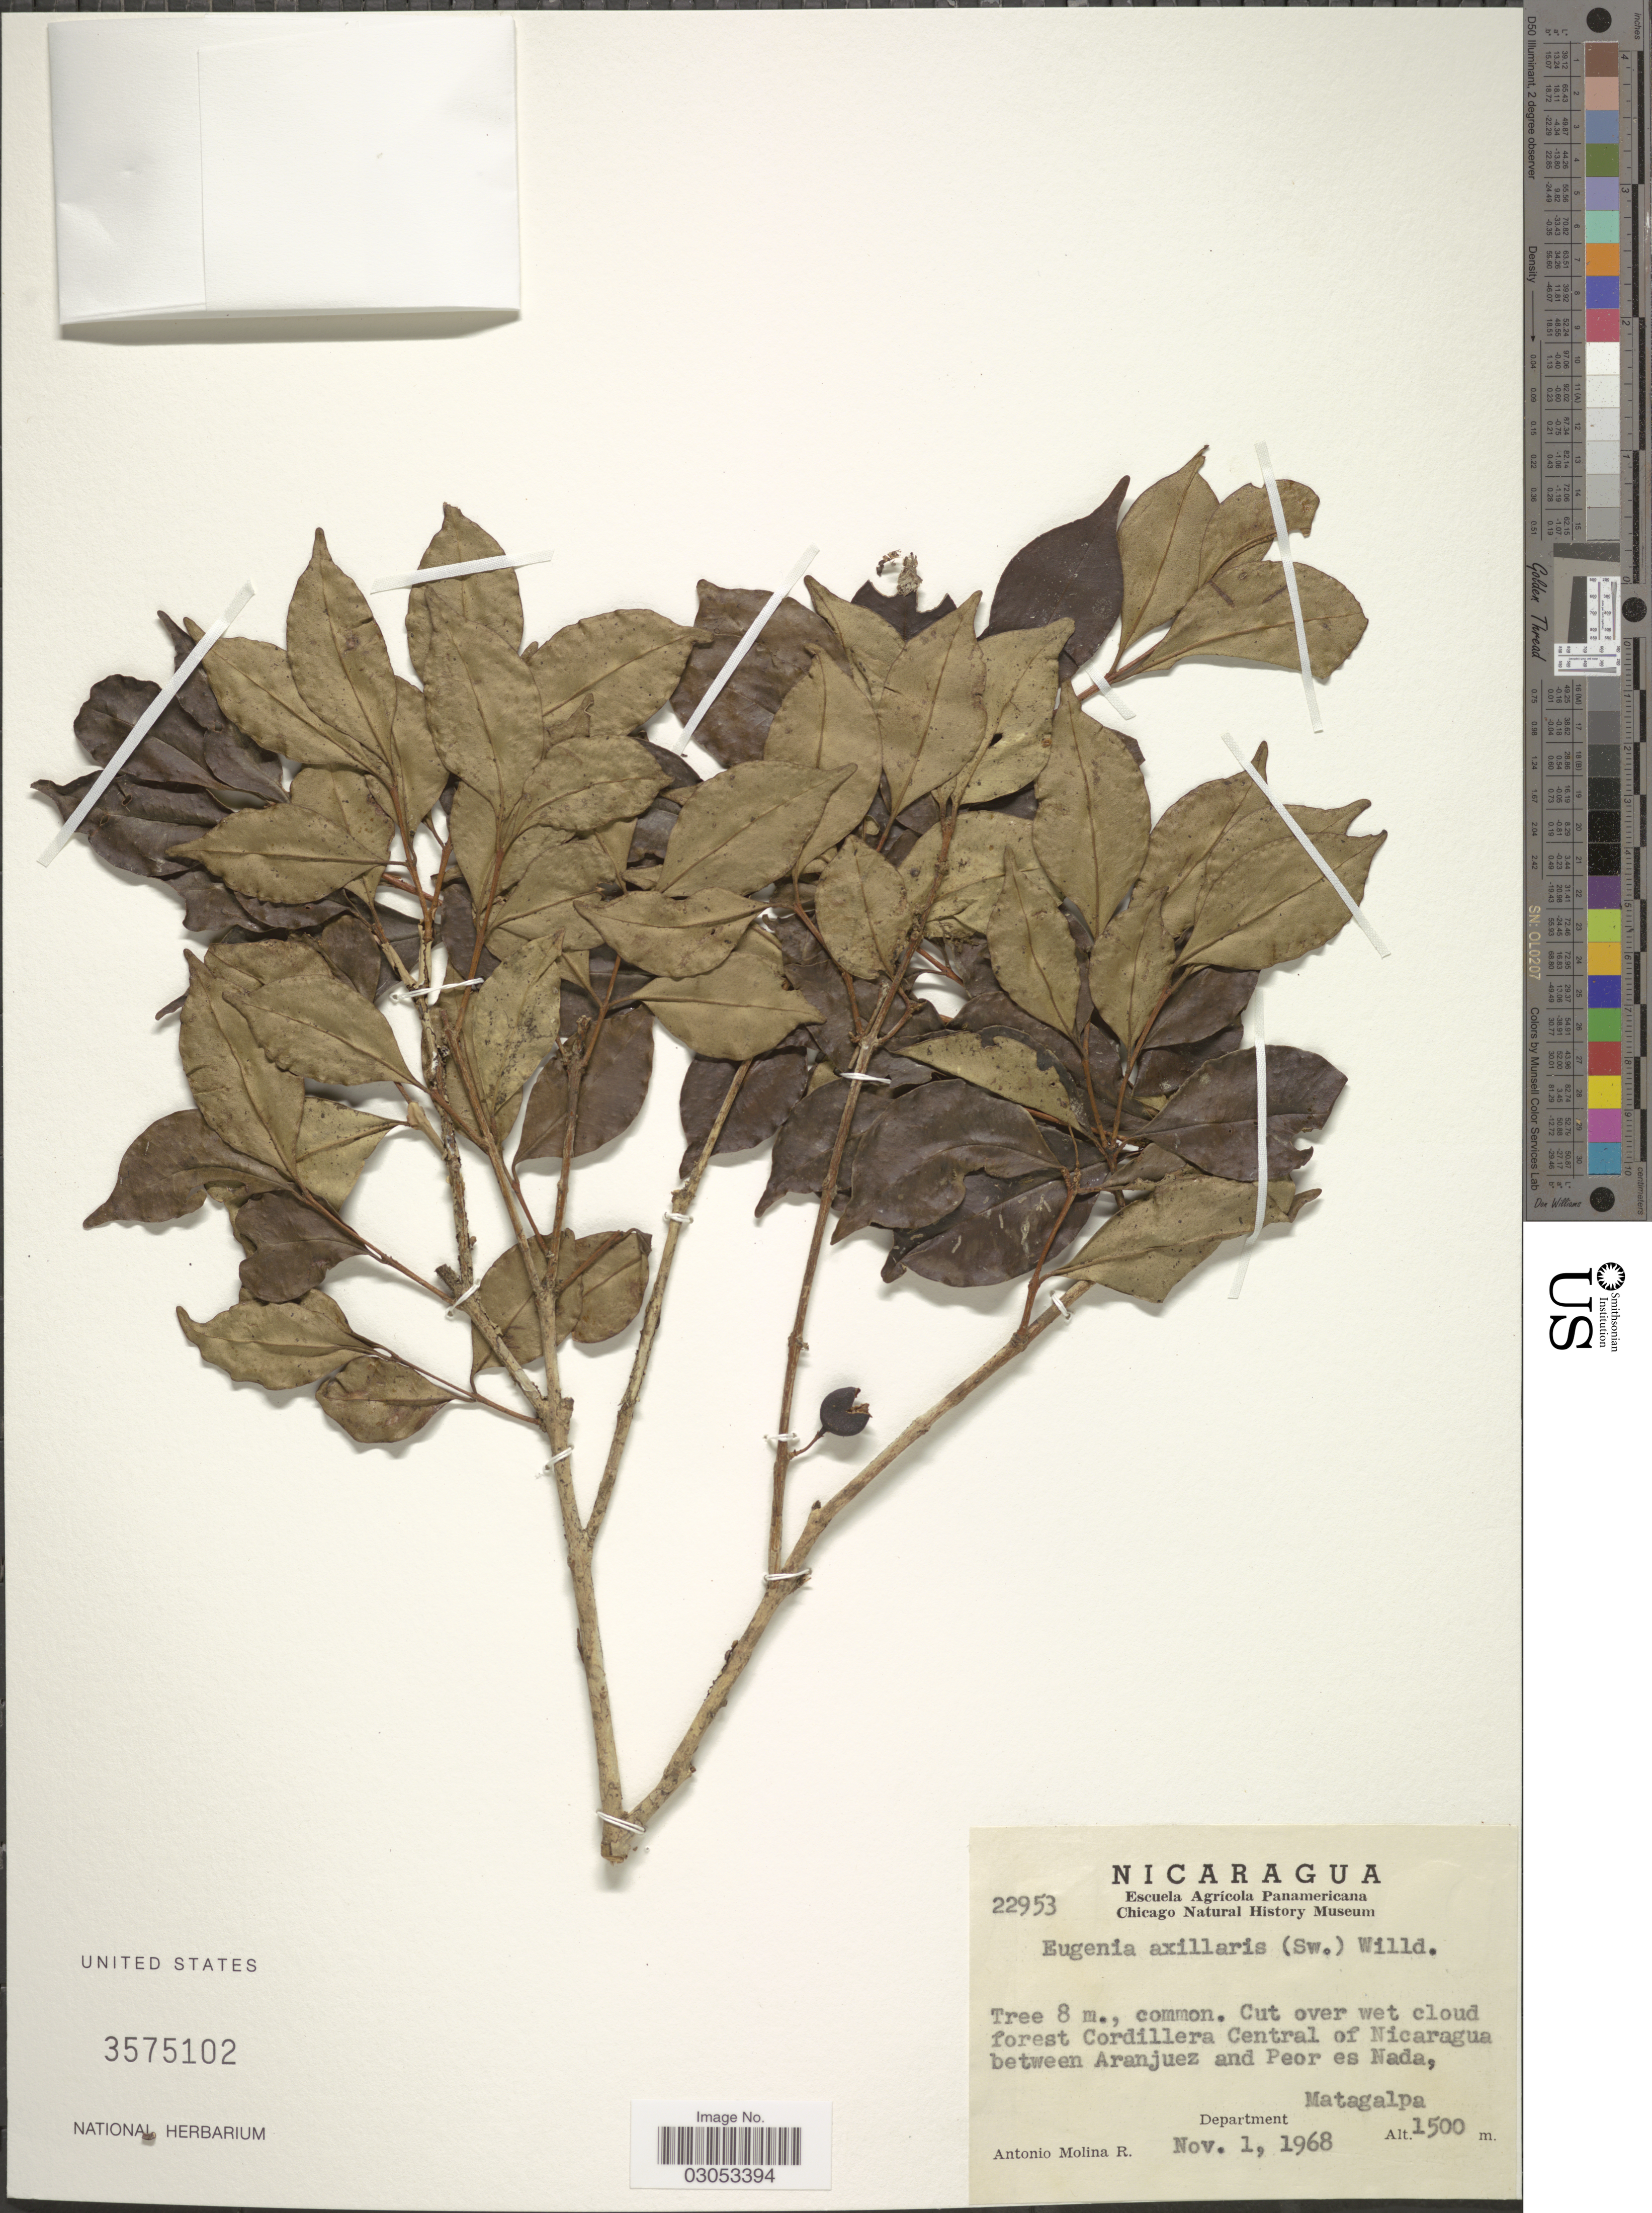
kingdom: Plantae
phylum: Tracheophyta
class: Magnoliopsida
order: Myrtales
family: Myrtaceae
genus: Eugenia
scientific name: Eugenia axillaris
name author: (Sw.) Willd.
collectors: A. Molina R.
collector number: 22953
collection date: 1968-11-01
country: Nicaragua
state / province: Matagalpa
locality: Cut over wet cloud forest Cordillera Central of Nicaragua between Aranjuez and Peor es Nada, Department Matagalpa.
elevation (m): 150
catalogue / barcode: US 3575102